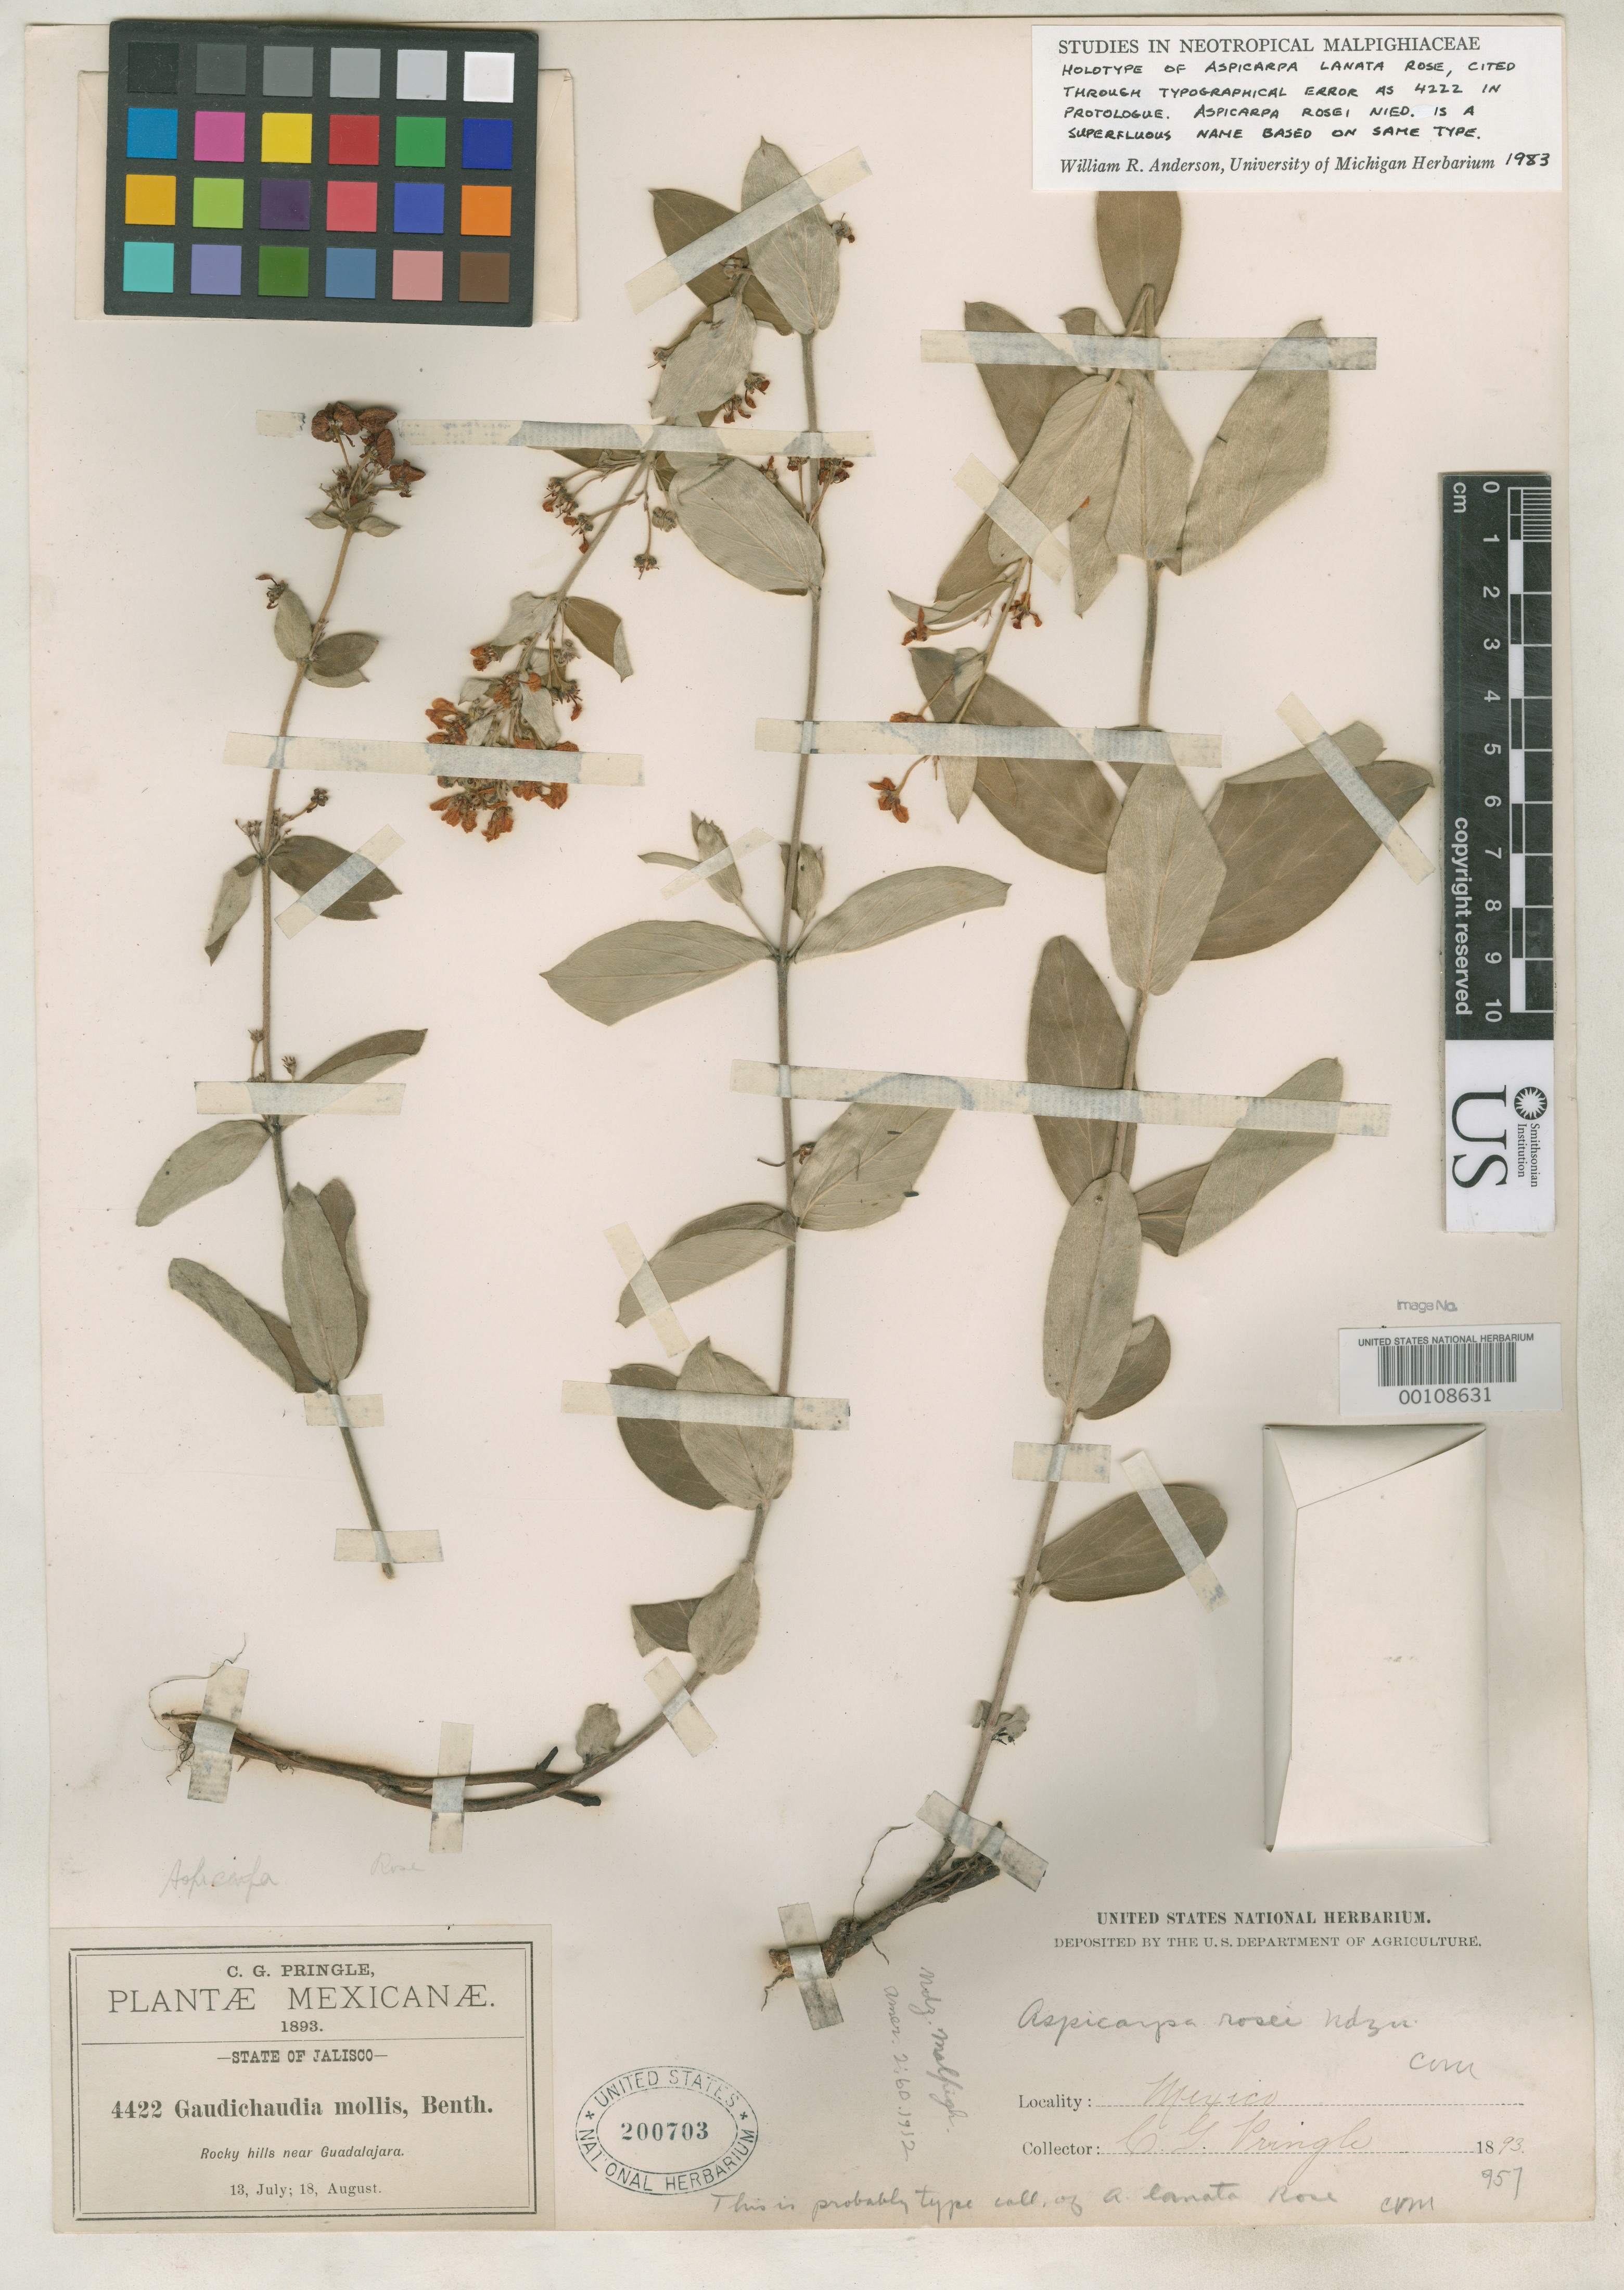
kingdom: Plantae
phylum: Tracheophyta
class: Magnoliopsida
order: Malpighiales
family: Malpighiaceae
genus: Aspicarpa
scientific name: Aspicarpa lanata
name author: Rose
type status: Lectotype; Type Collection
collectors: C. G. Pringle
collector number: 4422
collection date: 1893-07-13,1893-08-18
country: Mexico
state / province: Jalisco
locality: Rocky hills near Guadalajara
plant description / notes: Protologue cites Pringle 4222, apparently in error. This specimen (USNH 200703) annotated as "holotype" by W.R. Anderson (1983) but sheet is mounted with 2 elements (flowering, 13 Jul; fruiting, 18 Aug); lectotype as designated by Anderson (2007) is explicitly based on flowering element only, q.v. for discussion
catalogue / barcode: US 200703